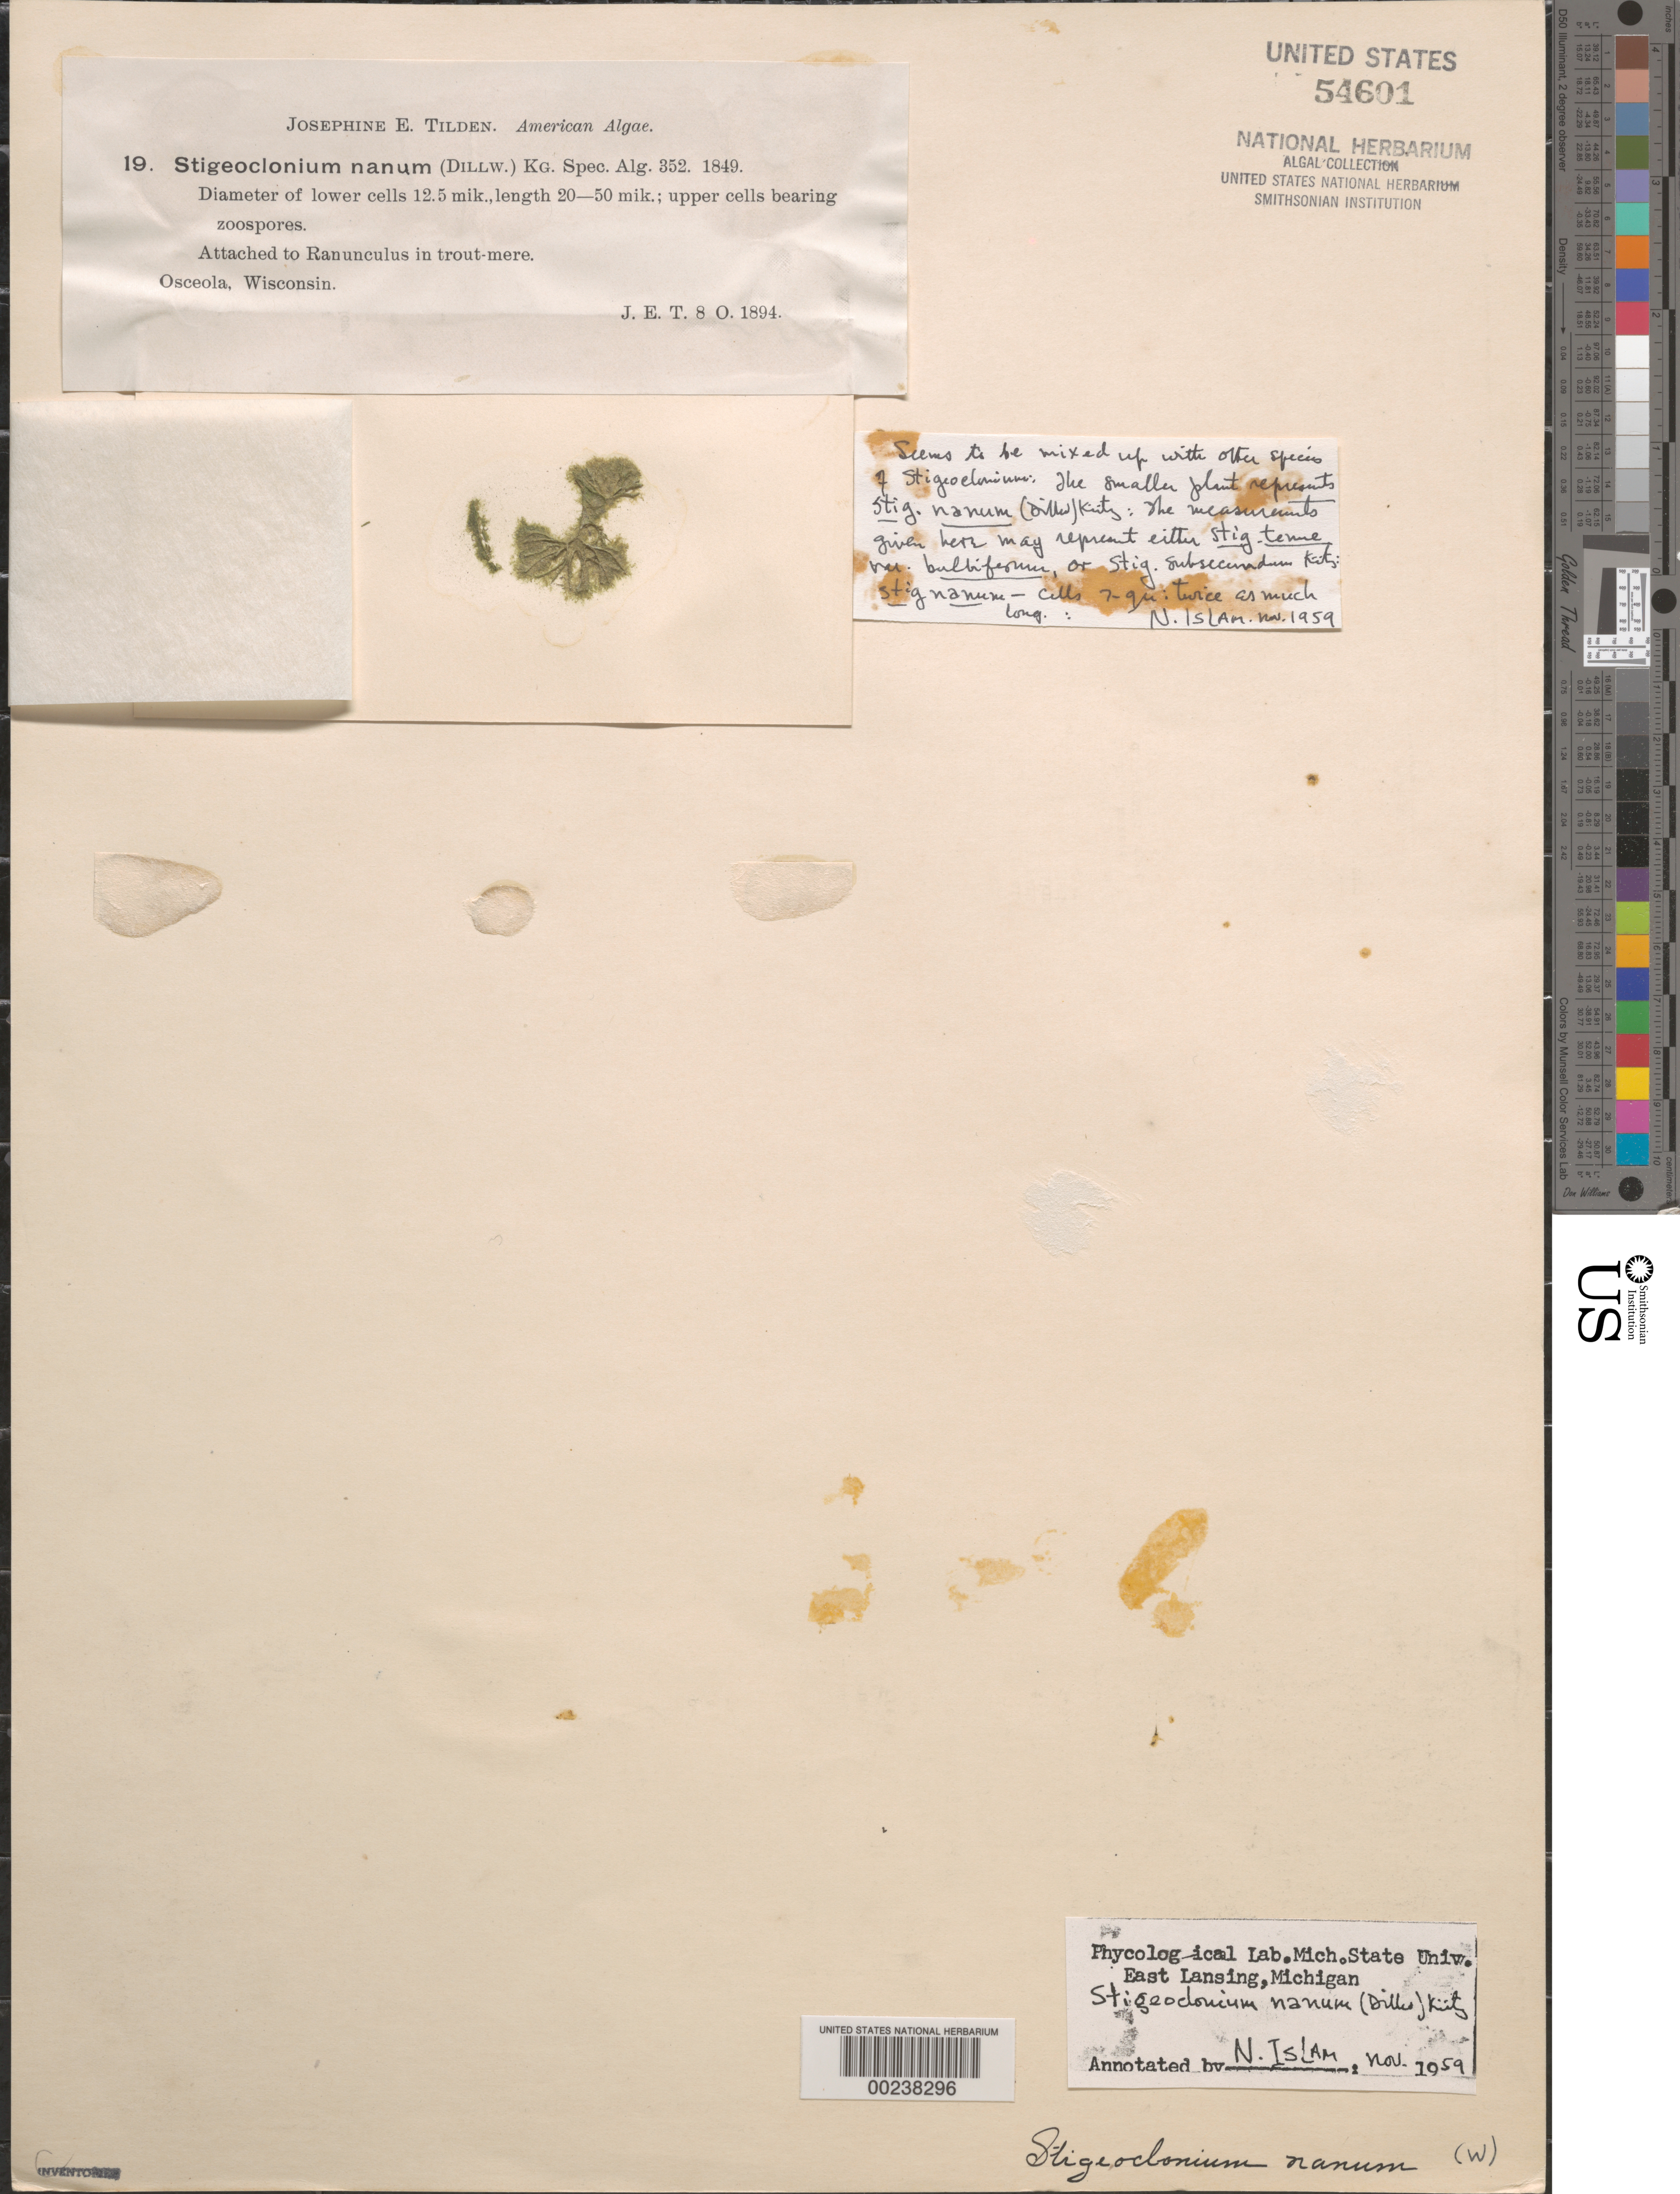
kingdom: Plantae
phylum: Chlorophyta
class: Chlorophyceae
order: Chaetophorales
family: Chaetophoraceae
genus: Stigeoclonium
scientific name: Stigeoclonium nanum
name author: (Dillwyn) Kütz.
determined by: Islam, N.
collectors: J. E. Tilden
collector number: JET 19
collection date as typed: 08 Oct 1894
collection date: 1894-10-08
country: United States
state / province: Wisconsin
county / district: Polk County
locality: Osceola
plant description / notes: Tilden, American Algae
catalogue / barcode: US 54601